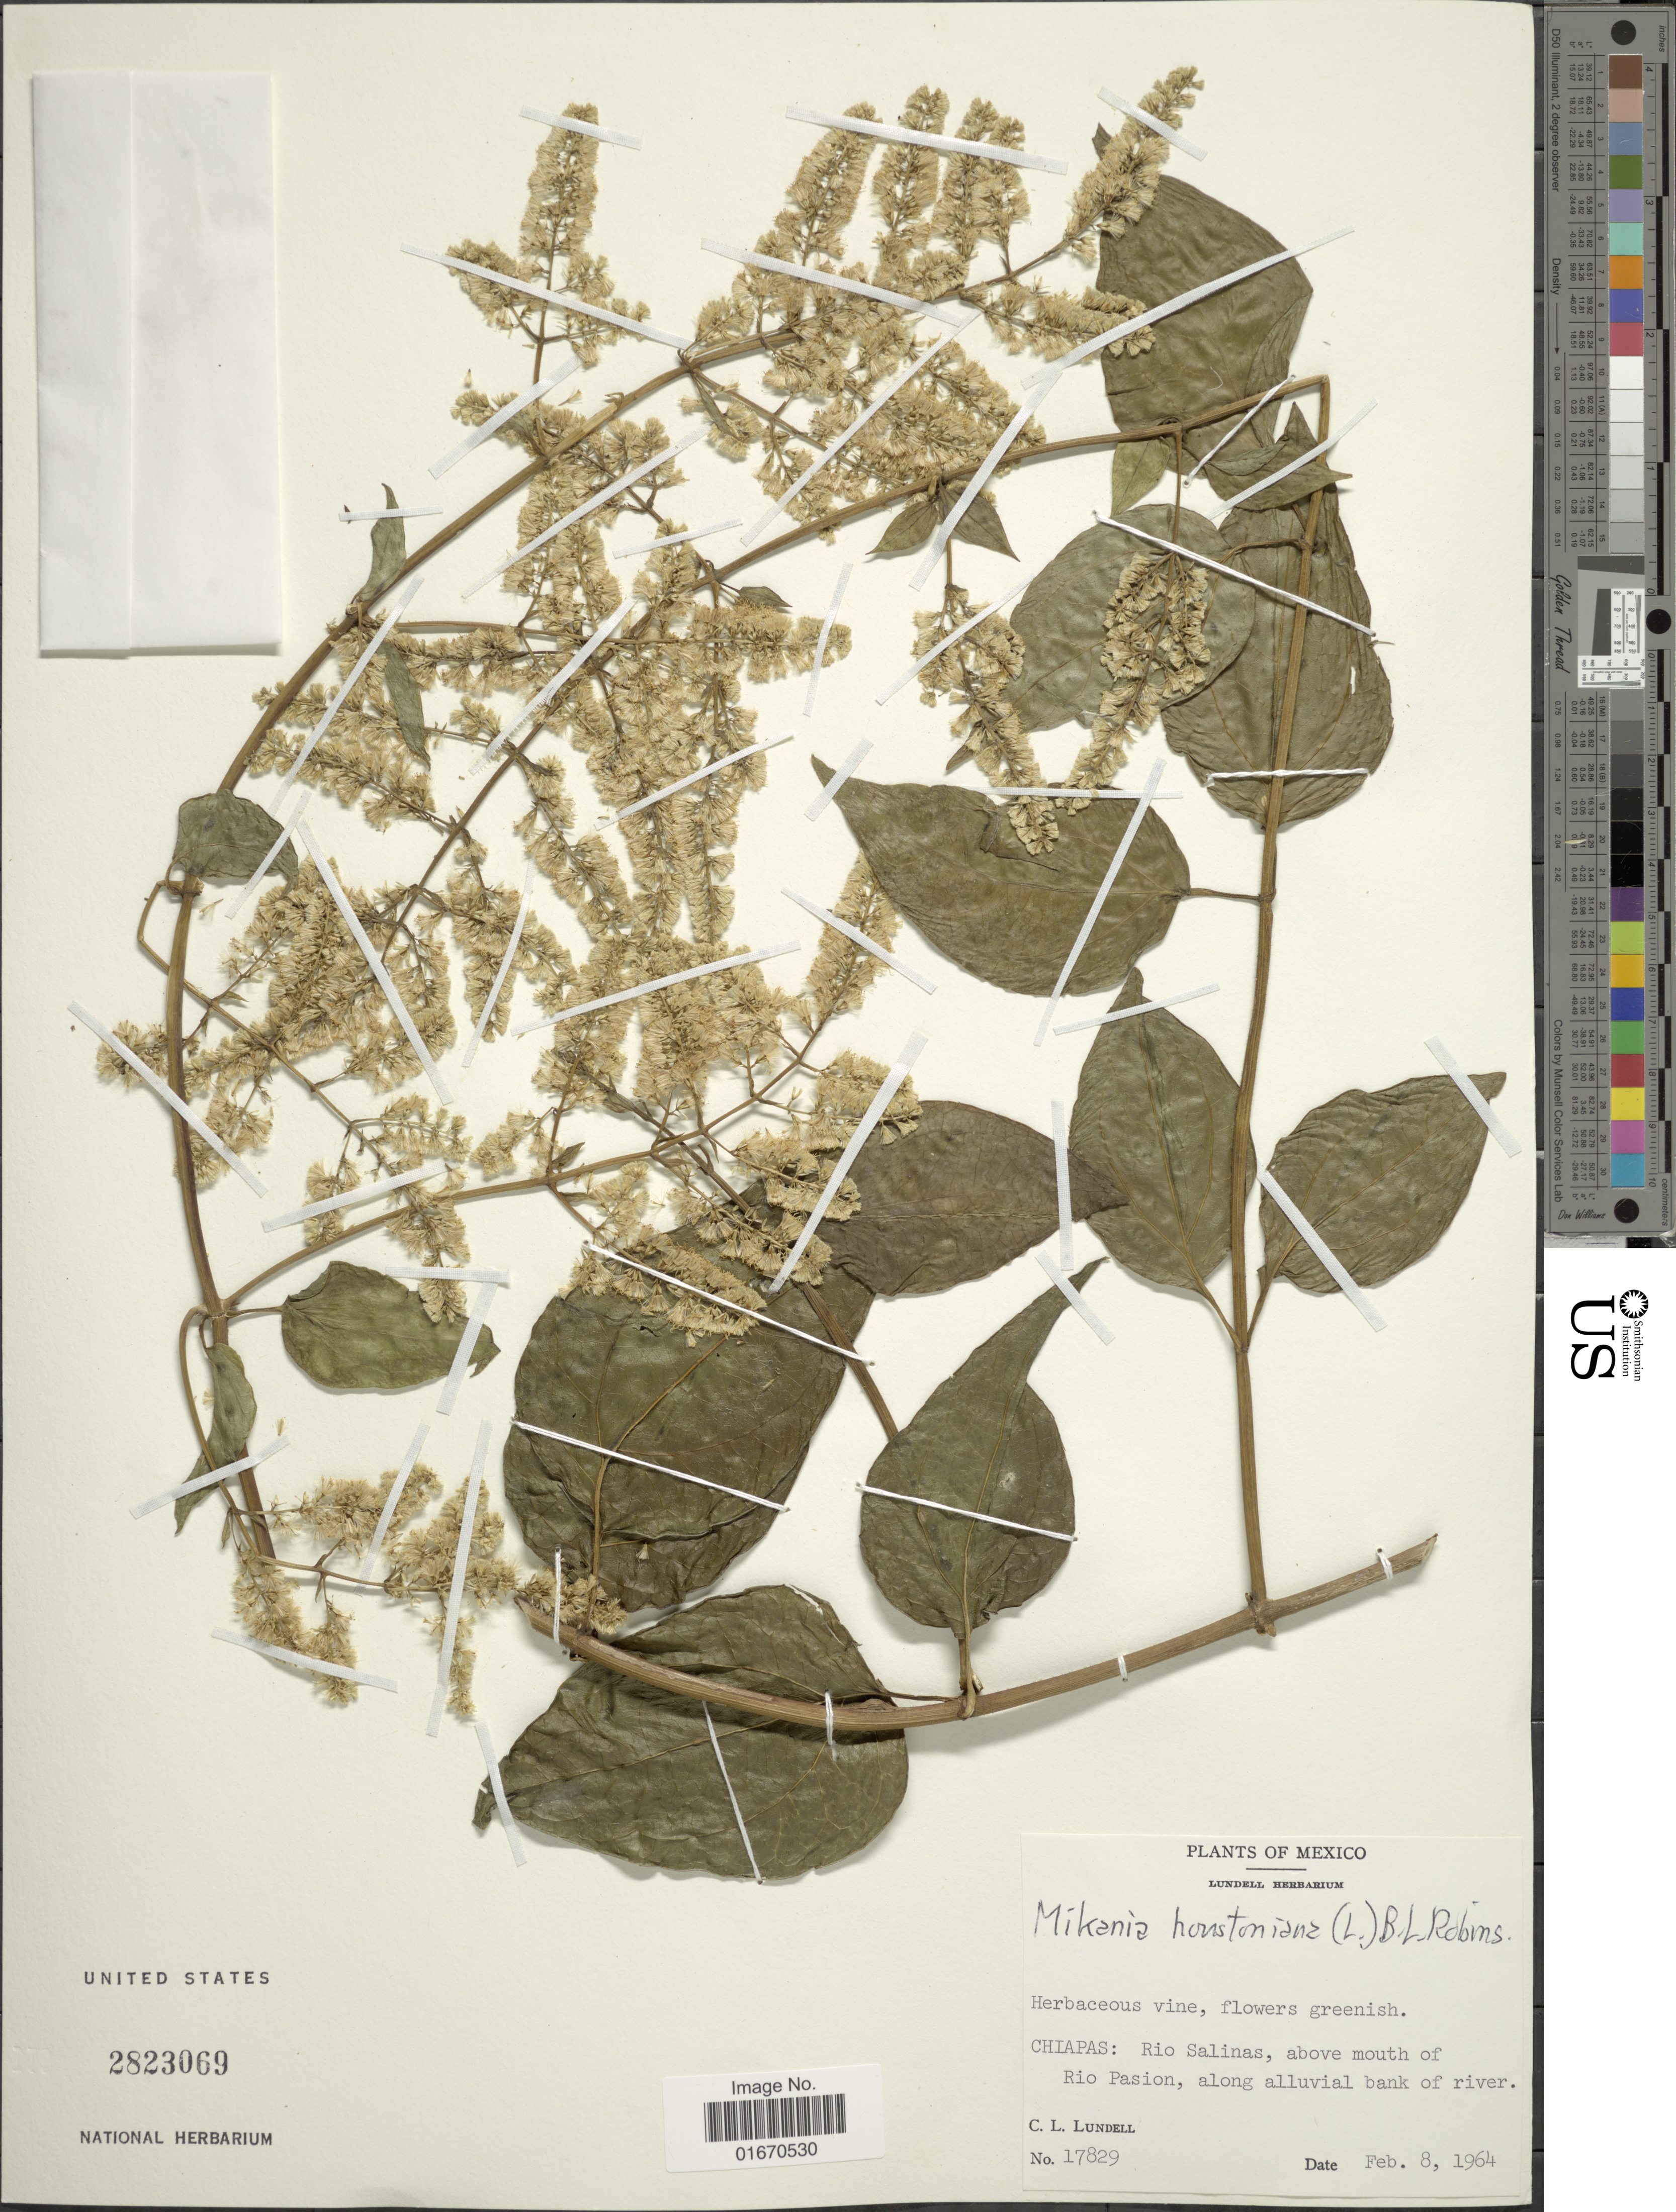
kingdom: Plantae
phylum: Tracheophyta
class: Magnoliopsida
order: Asterales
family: Asteraceae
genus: Mikania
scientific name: Mikania houstoniana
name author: (L.) B.L. Rob.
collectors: C. L. Lundell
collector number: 17829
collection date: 1964-02-08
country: Mexico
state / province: Chiapas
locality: Rio Salinas, above mouth of Rio Pasion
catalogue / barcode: US 2823069